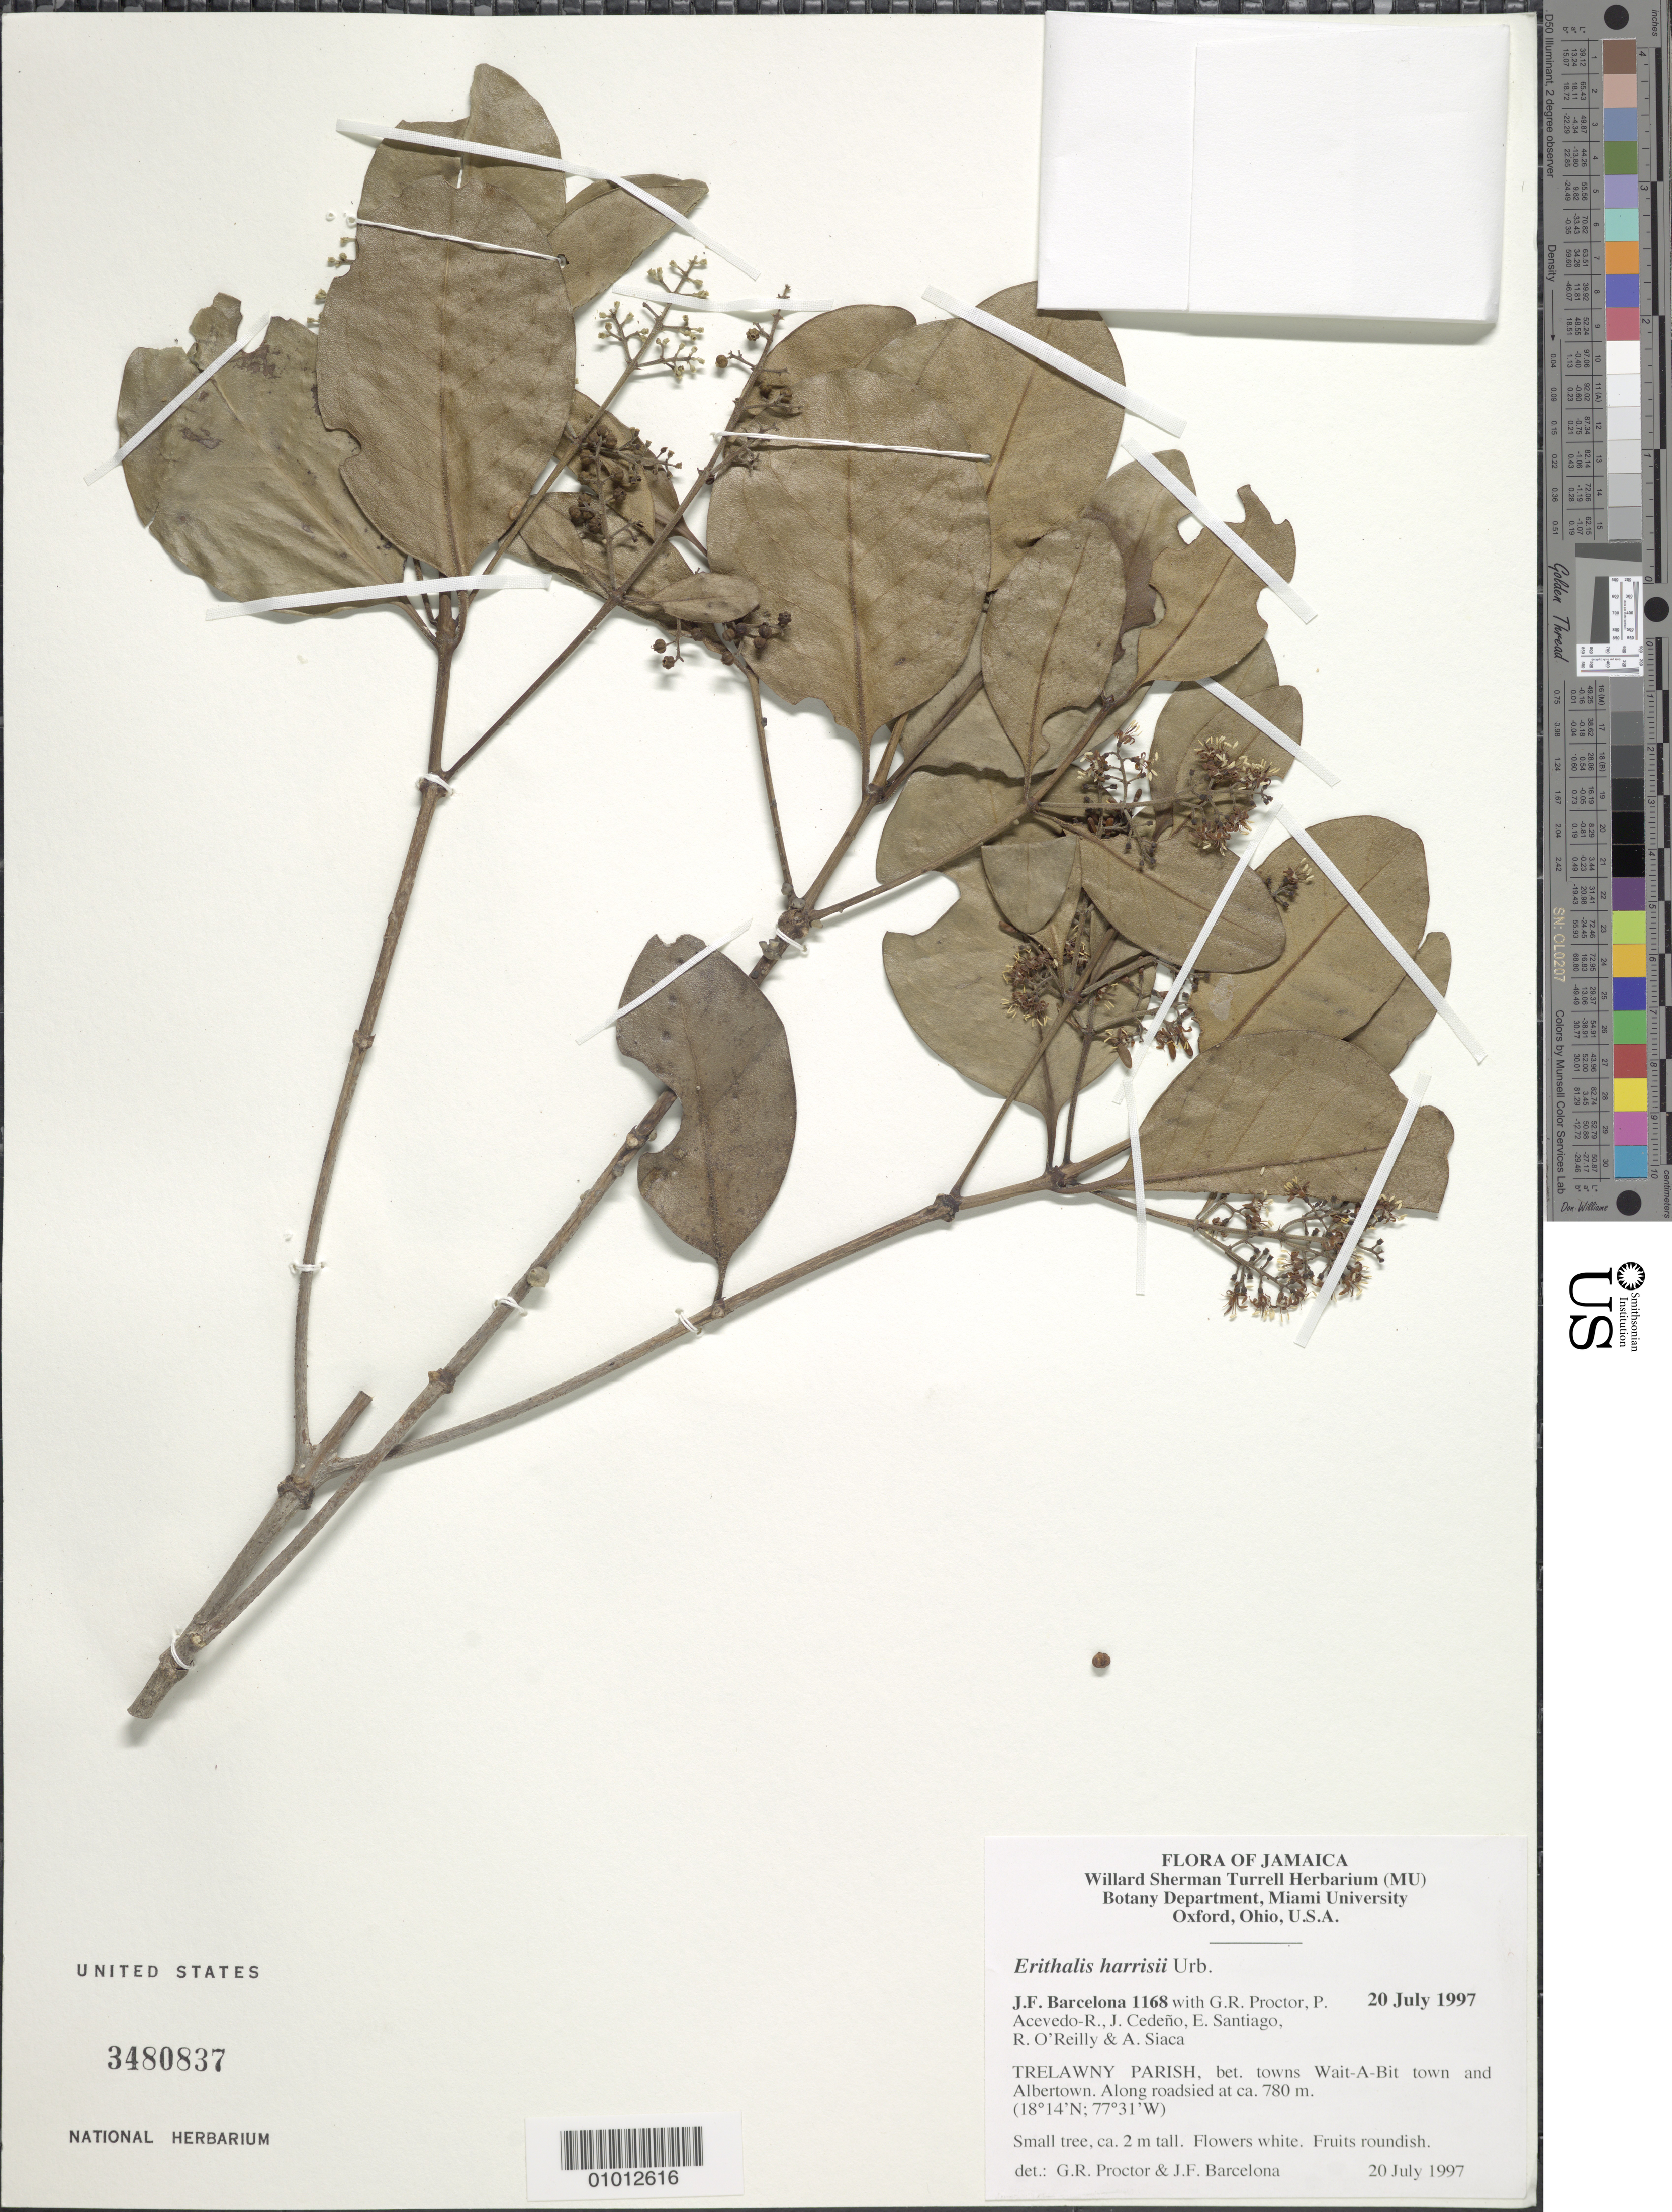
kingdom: Plantae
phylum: Tracheophyta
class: Magnoliopsida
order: Gentianales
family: Rubiaceae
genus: Erithalis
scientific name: Erithalis harrisii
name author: Urb.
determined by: Proctor, G. R.; Barcelona, J. F.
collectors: J. F. Barcelona, G. R. Proctor, P. Acevedo-Rodr., J. Cedeño, E. Santiago, R. O'Reilly & A. Siaca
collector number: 1168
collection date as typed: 20 Jul 1997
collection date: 1997-07-20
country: Jamaica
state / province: Trelawny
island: Jamaica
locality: Between towns Wait-A-Bit and Albertown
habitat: Along roadside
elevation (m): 780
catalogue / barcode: US 3480837